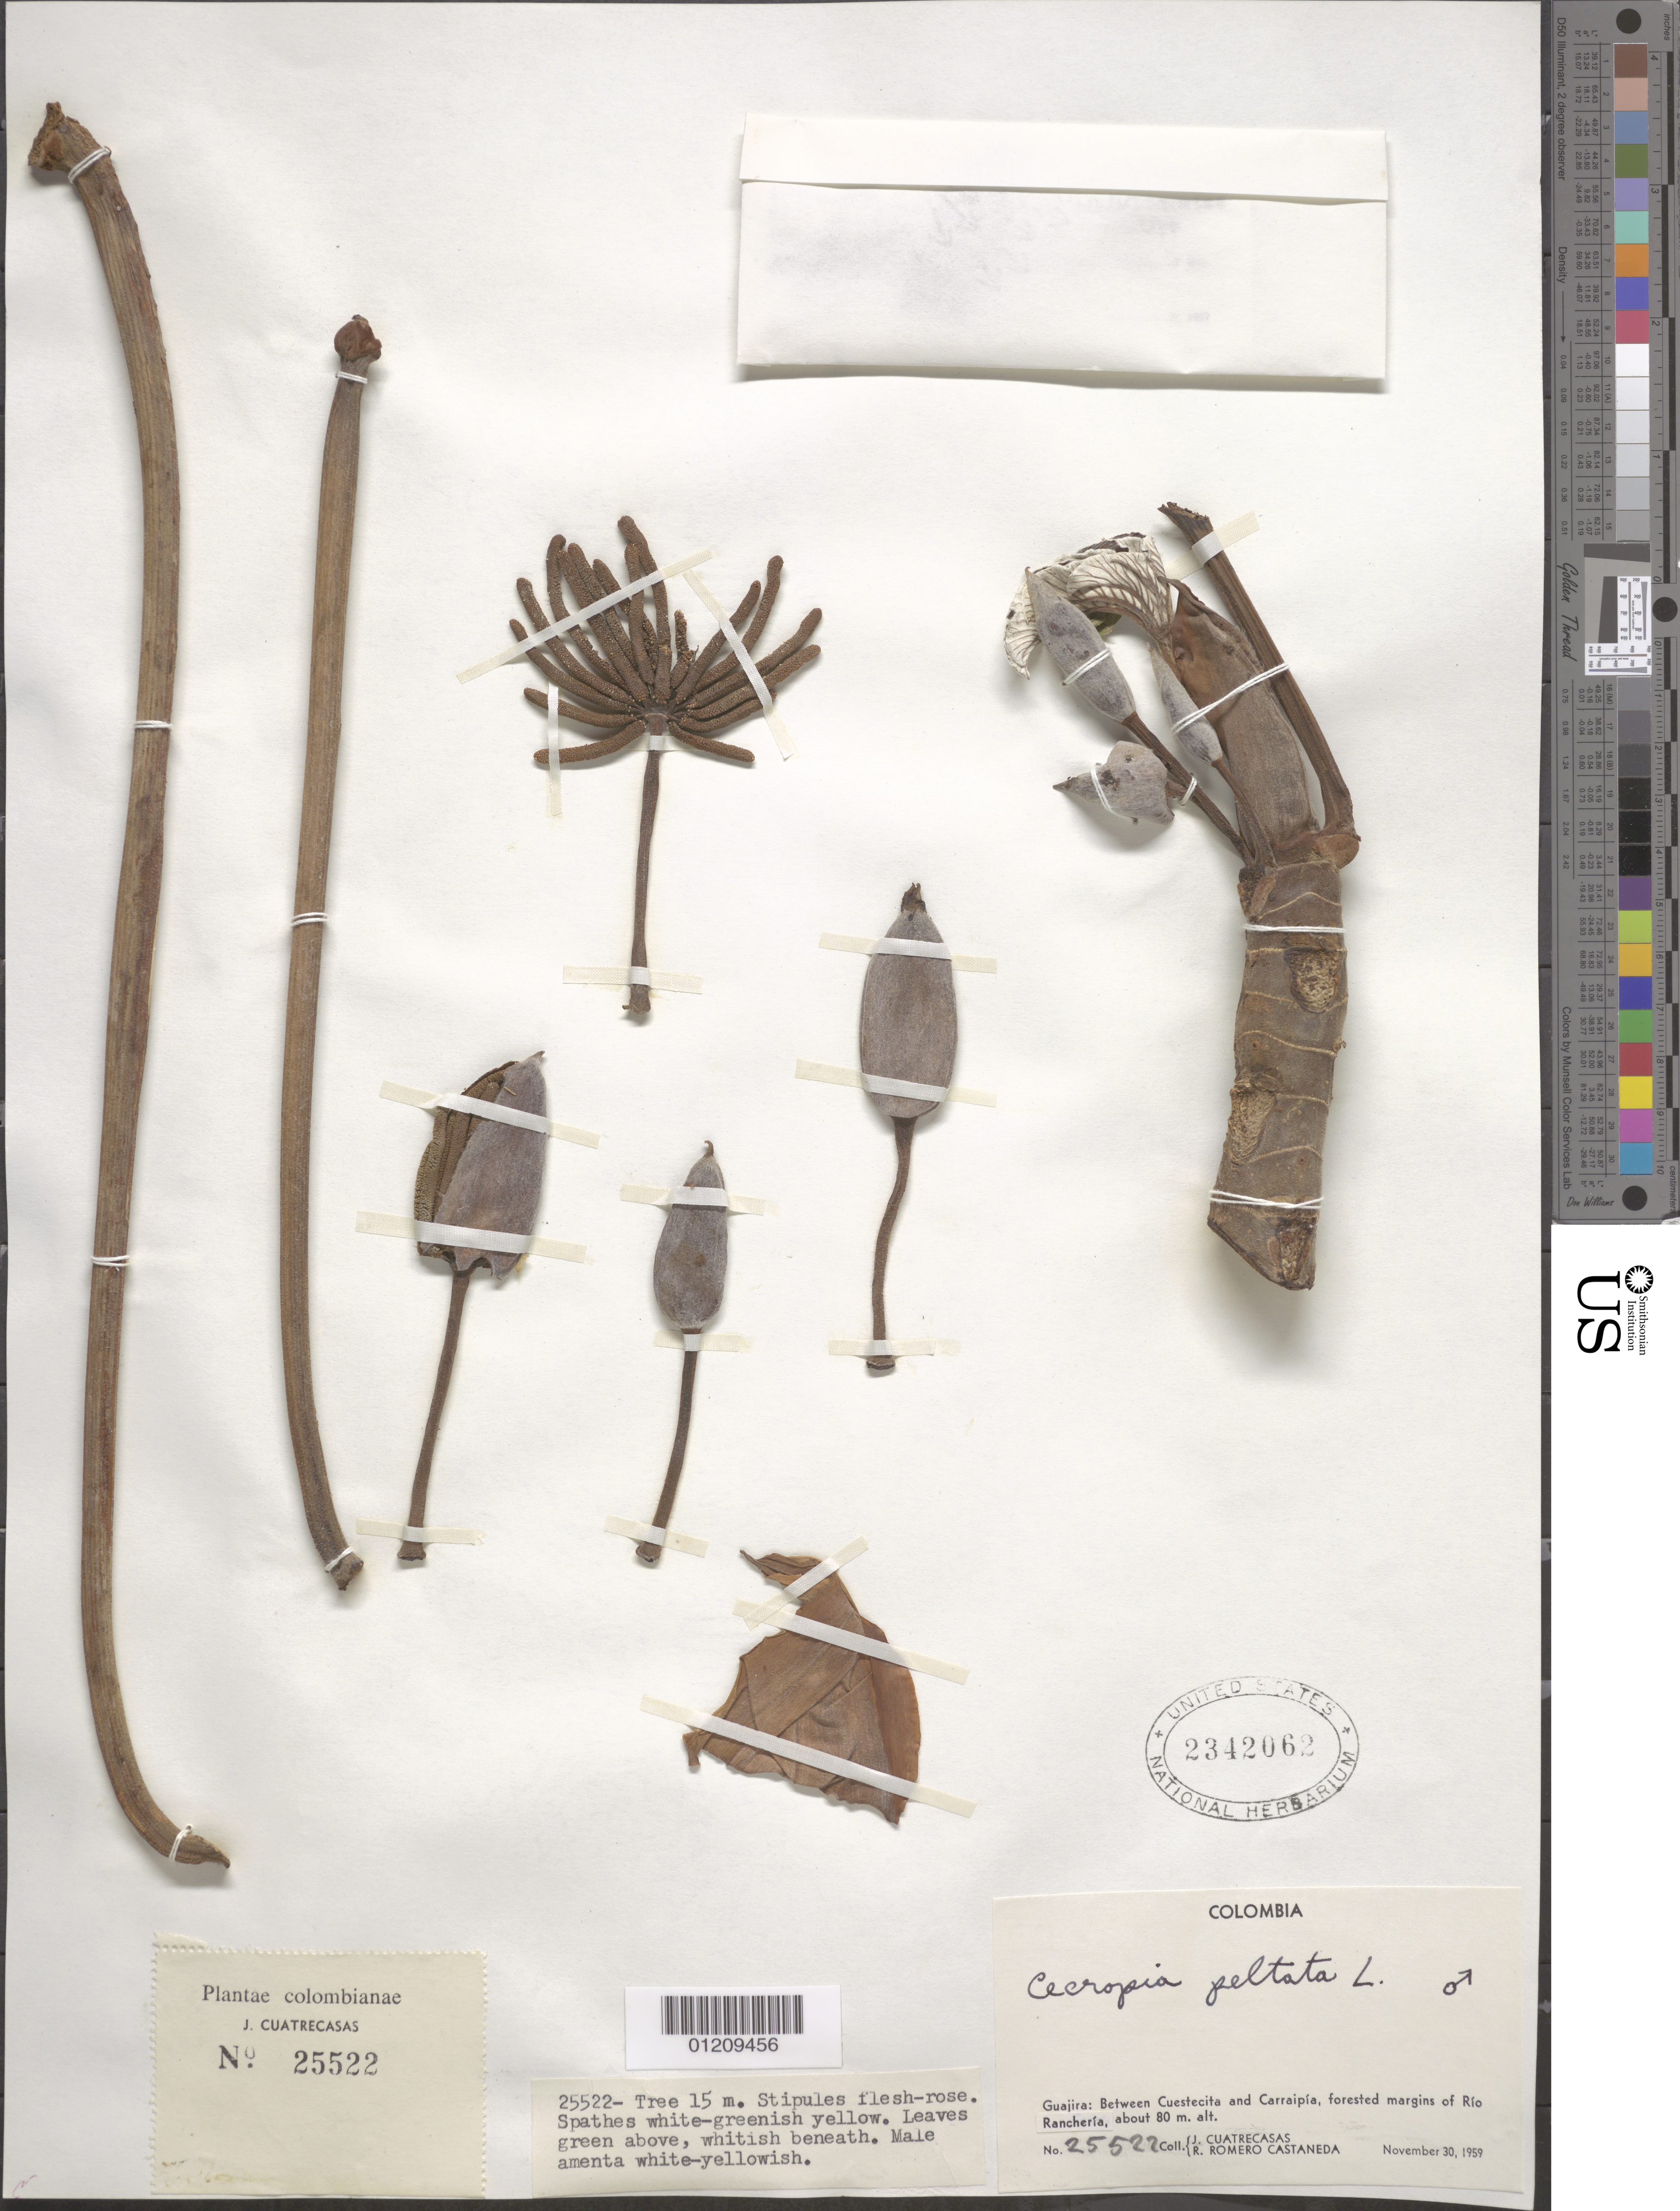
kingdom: Plantae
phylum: Tracheophyta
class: Magnoliopsida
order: Rosales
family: Urticaceae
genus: Cecropia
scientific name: Cecropia peltata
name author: L.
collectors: J. Cuatrecasas & R. Romero Castañeda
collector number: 25522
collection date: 1959-11-30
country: Colombia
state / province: La Guajira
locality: Guajira: Between Cuesticita and Carraipía, forested margins of Rio Rancheria.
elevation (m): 80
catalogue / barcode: US 2342062